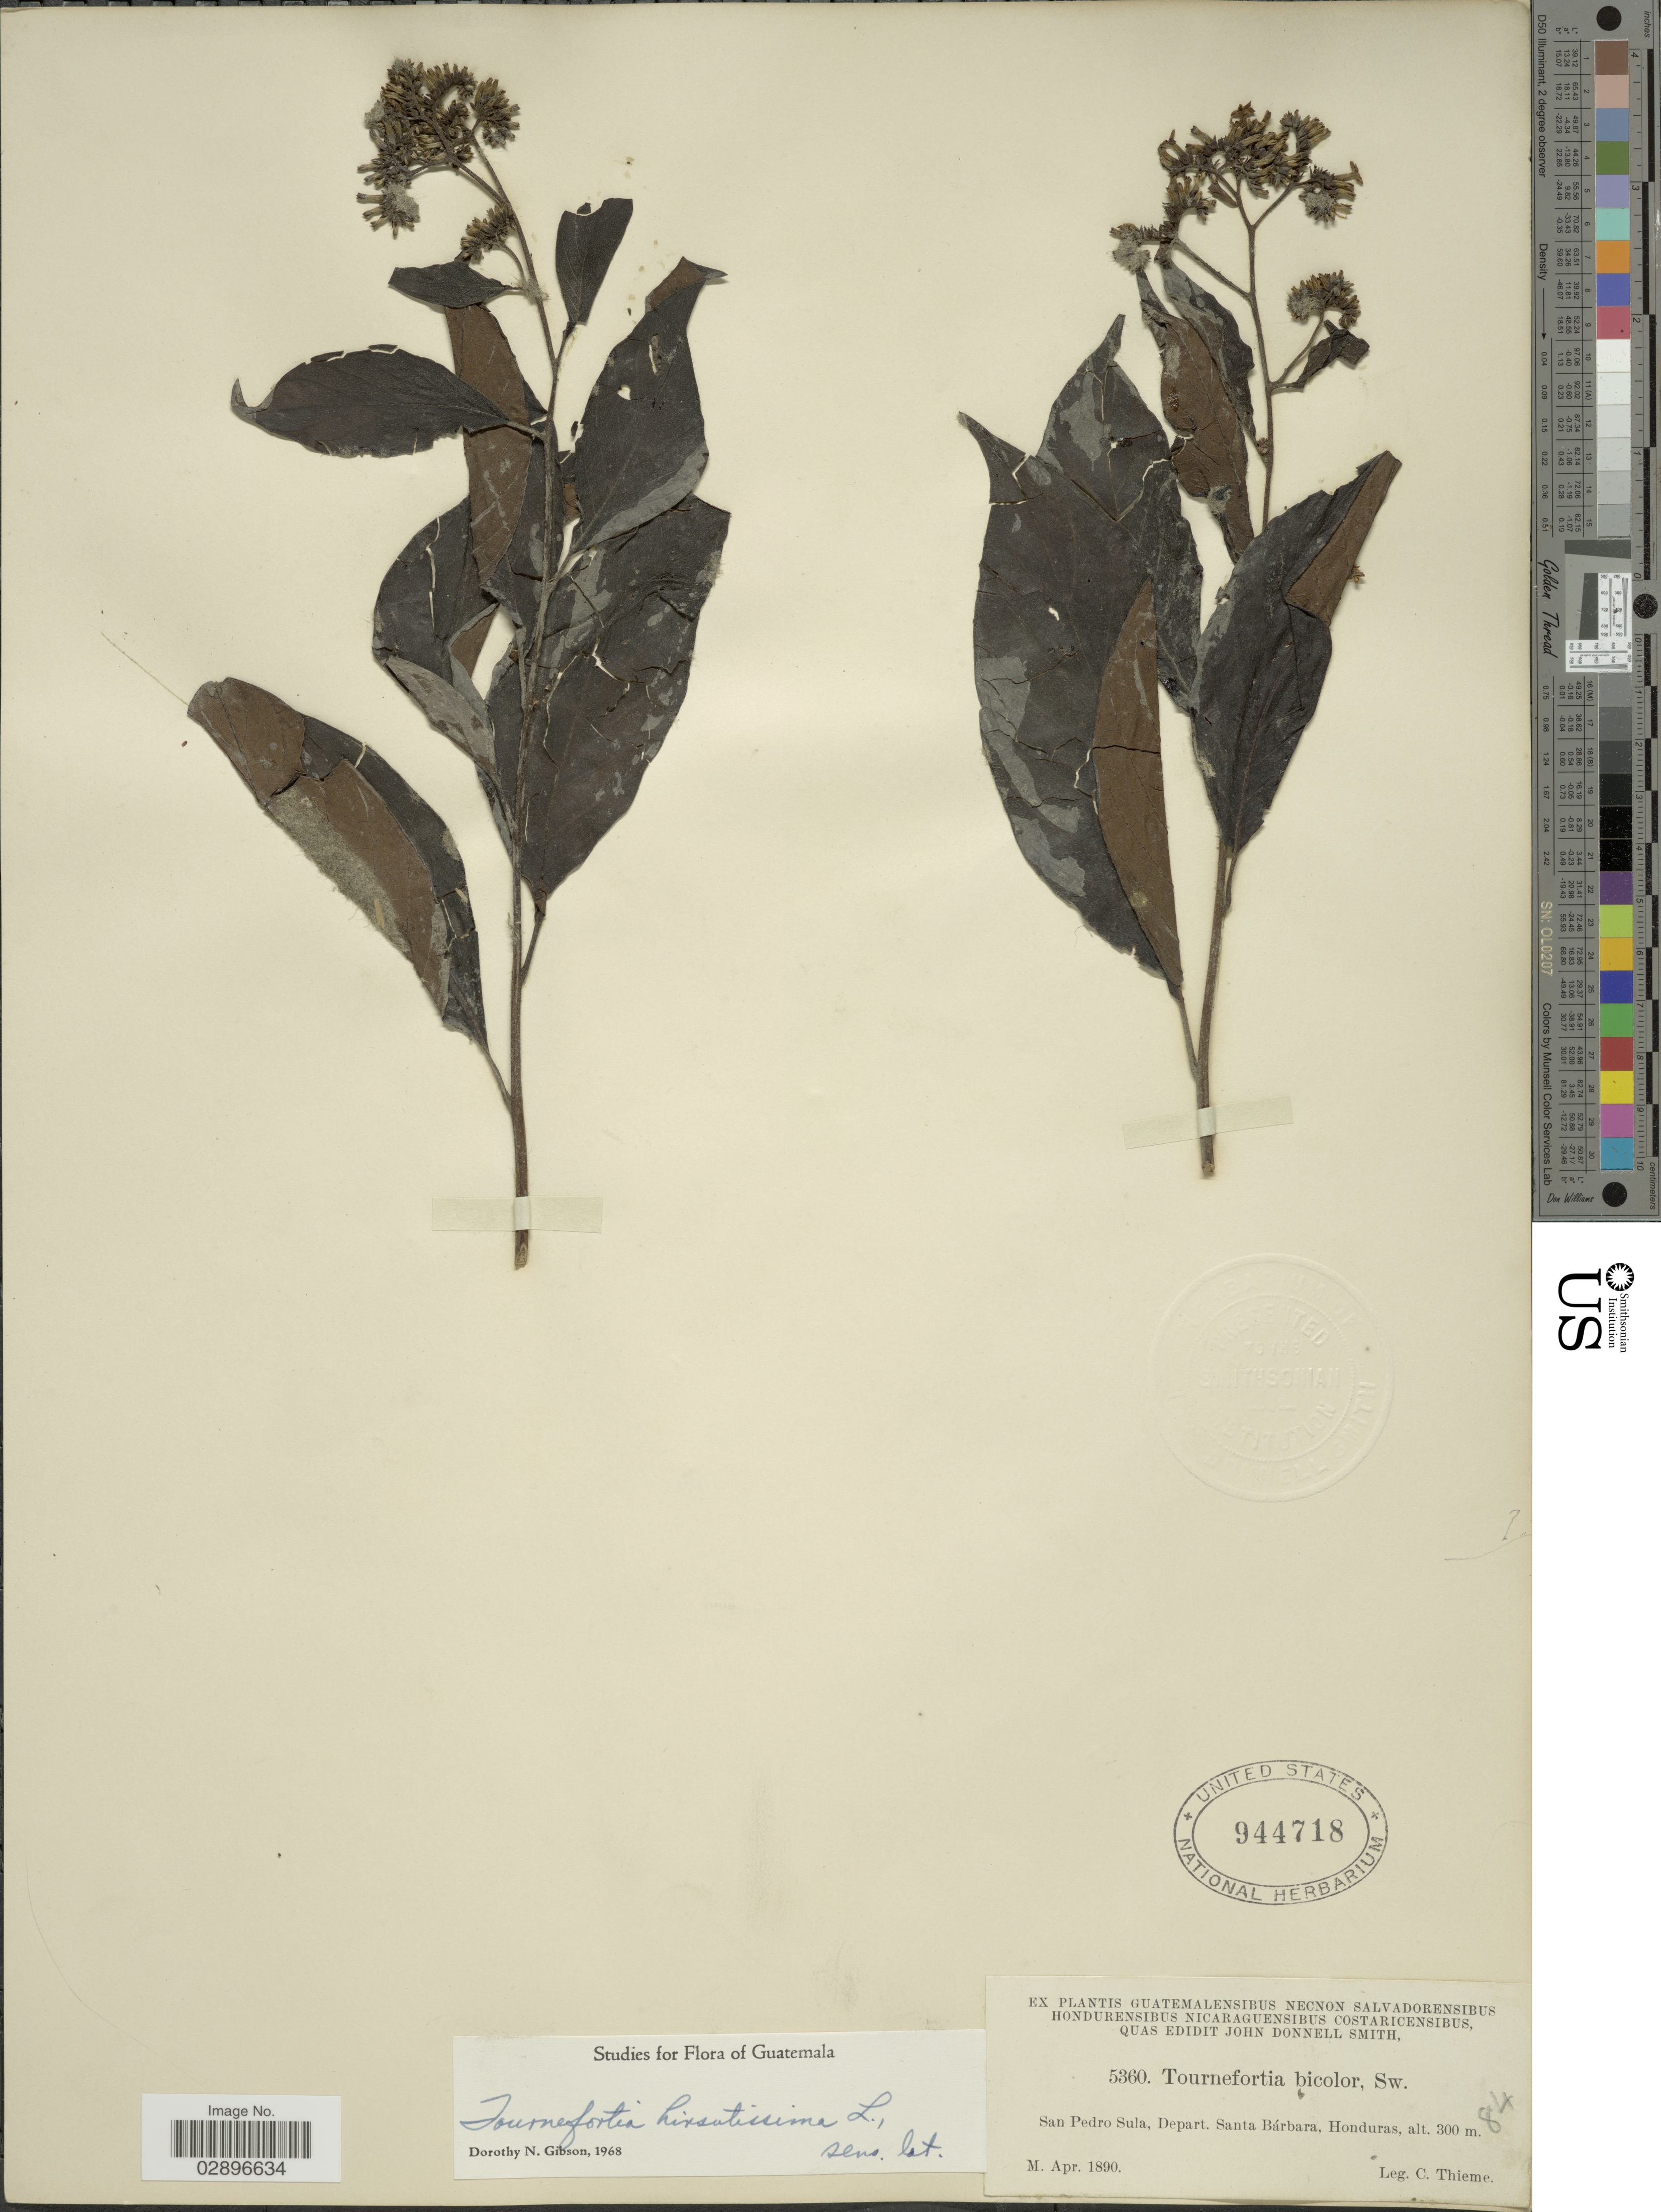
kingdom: Plantae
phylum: Tracheophyta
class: Magnoliopsida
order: Boraginales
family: Heliotropiaceae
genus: Tournefortia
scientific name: Tournefortia hirsutissima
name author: L.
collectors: C. Thieme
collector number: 5360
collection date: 1890-04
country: Honduras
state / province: Santa Bárbara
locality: San Pedro Sula, Depart. Santa Bárbara.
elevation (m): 300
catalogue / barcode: US 944718